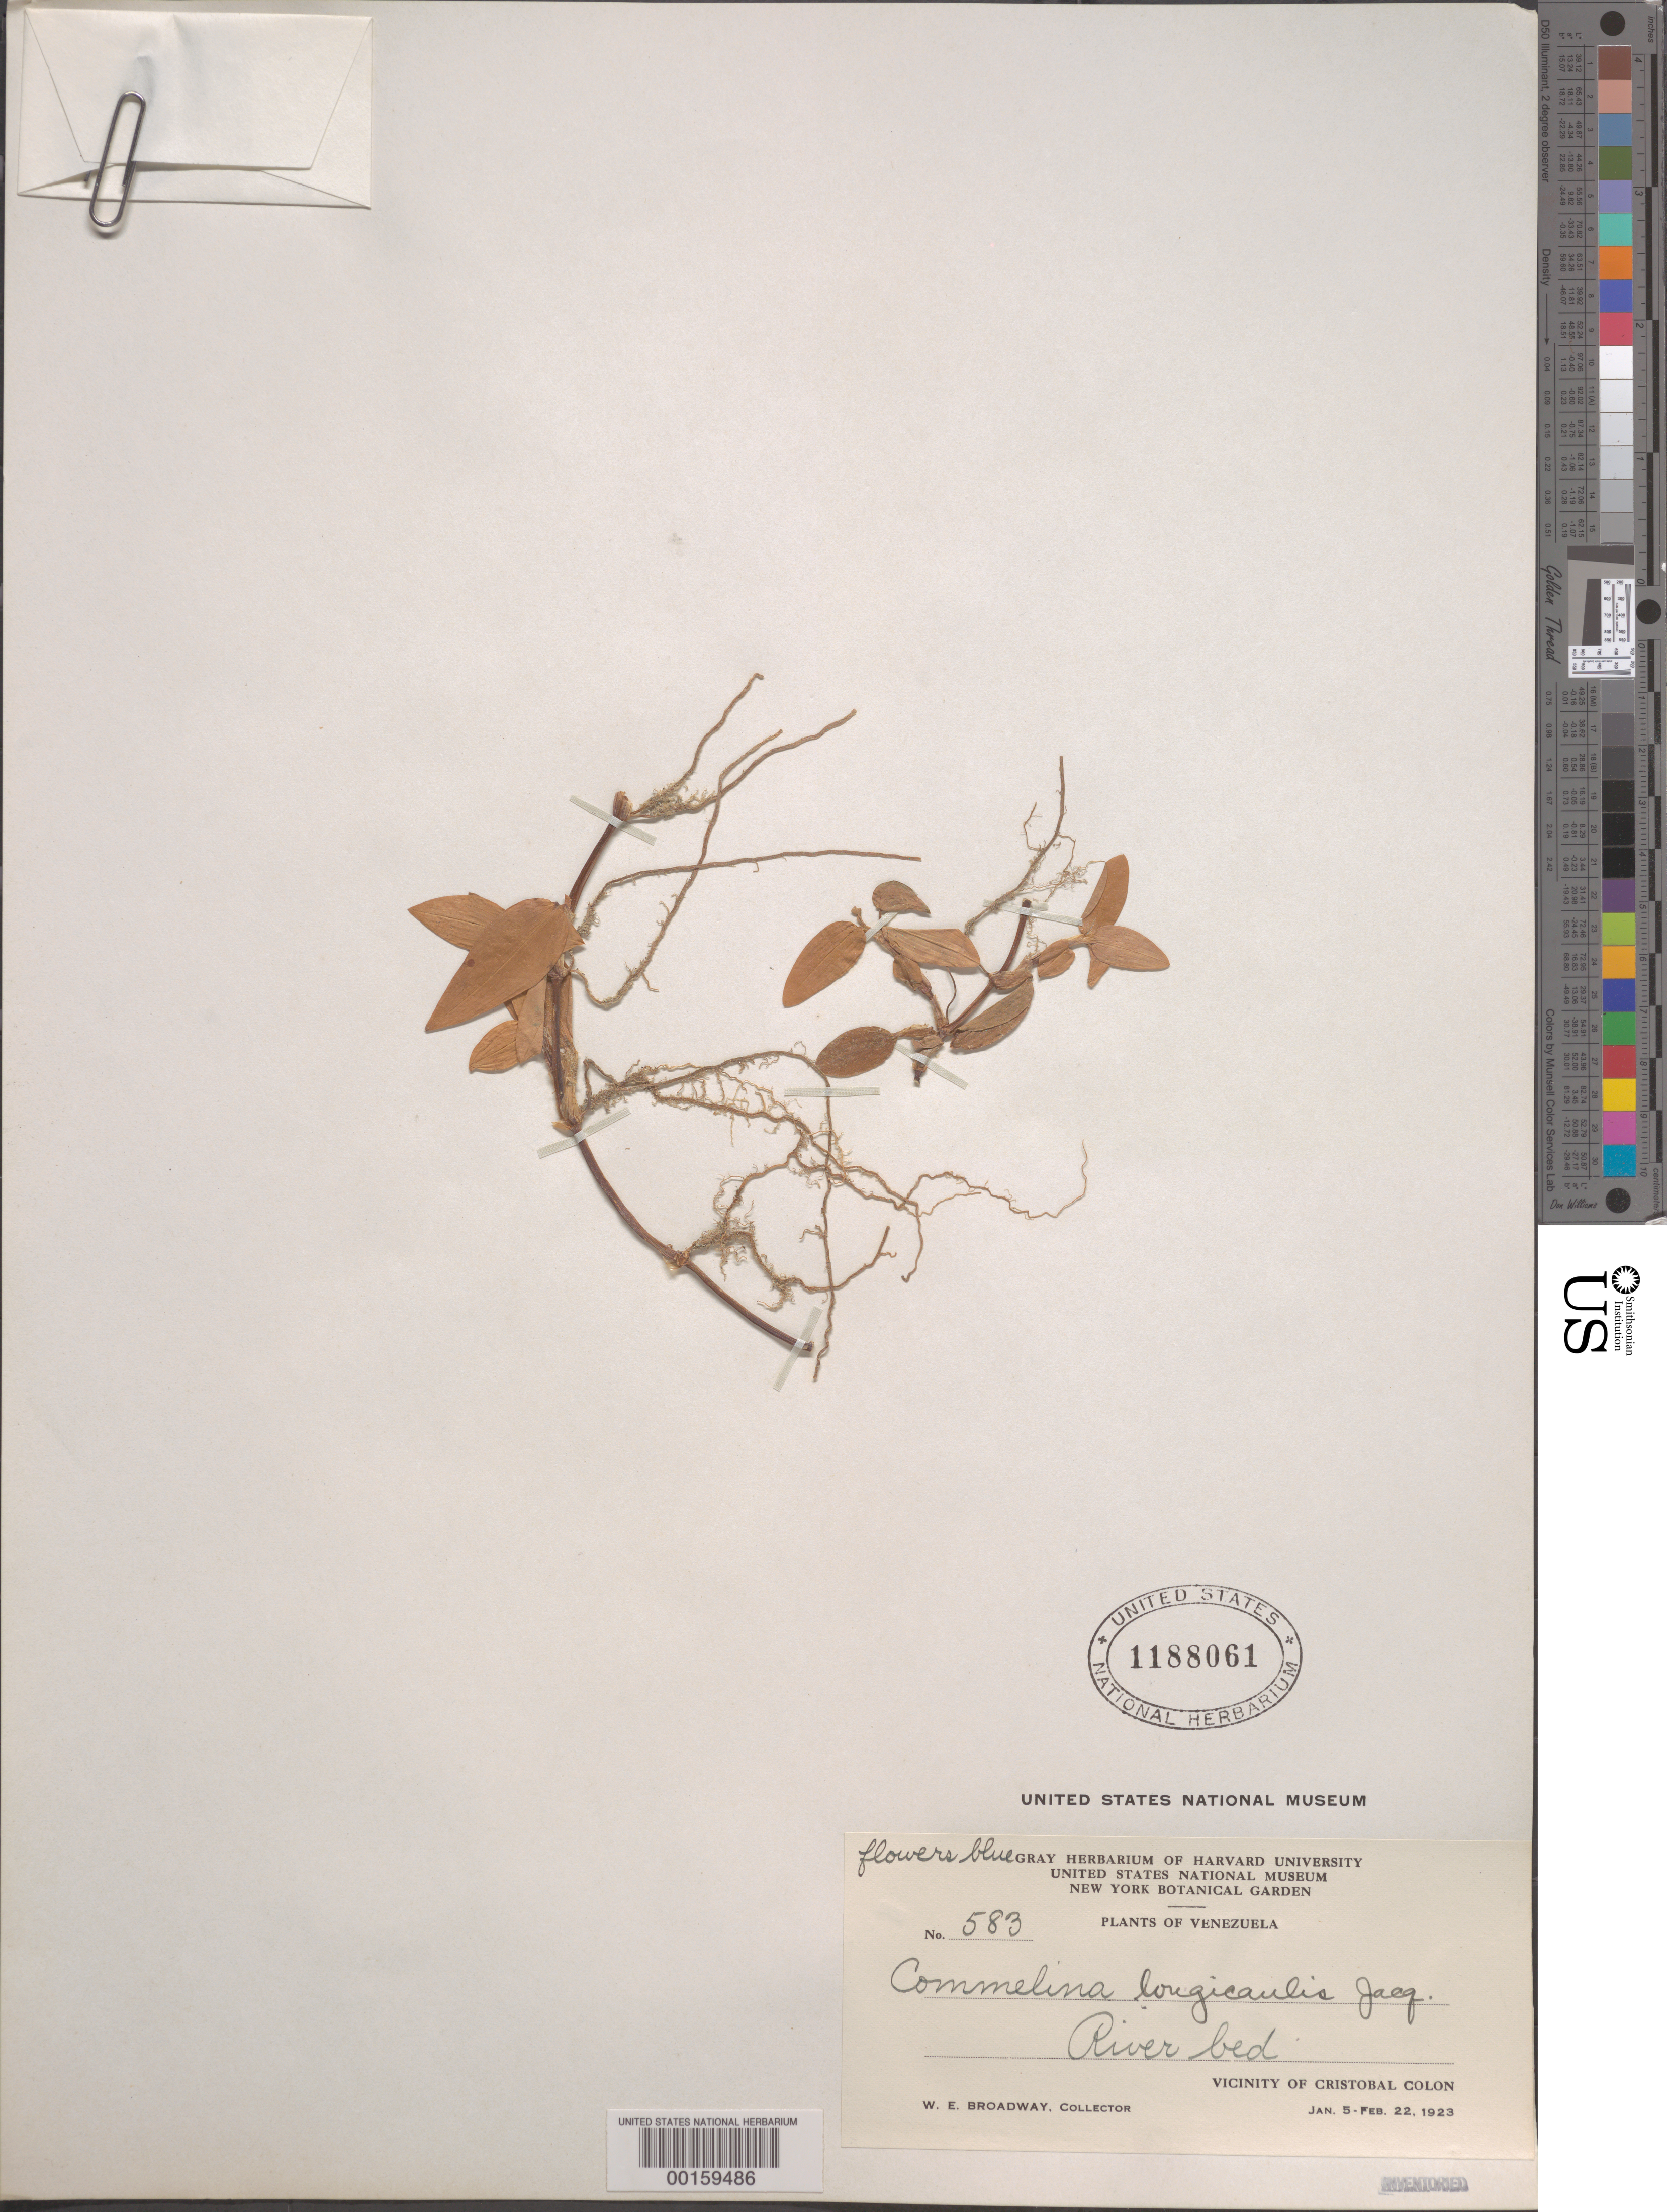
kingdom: Plantae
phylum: Tracheophyta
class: Liliopsida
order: Commelinales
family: Commelinaceae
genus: Commelina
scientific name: Commelina diffusa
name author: Burm. f.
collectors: W. E. Broadway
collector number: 583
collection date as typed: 05 Jan 1923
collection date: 1923-01-05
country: Venezuela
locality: Cristobal colon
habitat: River bed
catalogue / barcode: US 1188061